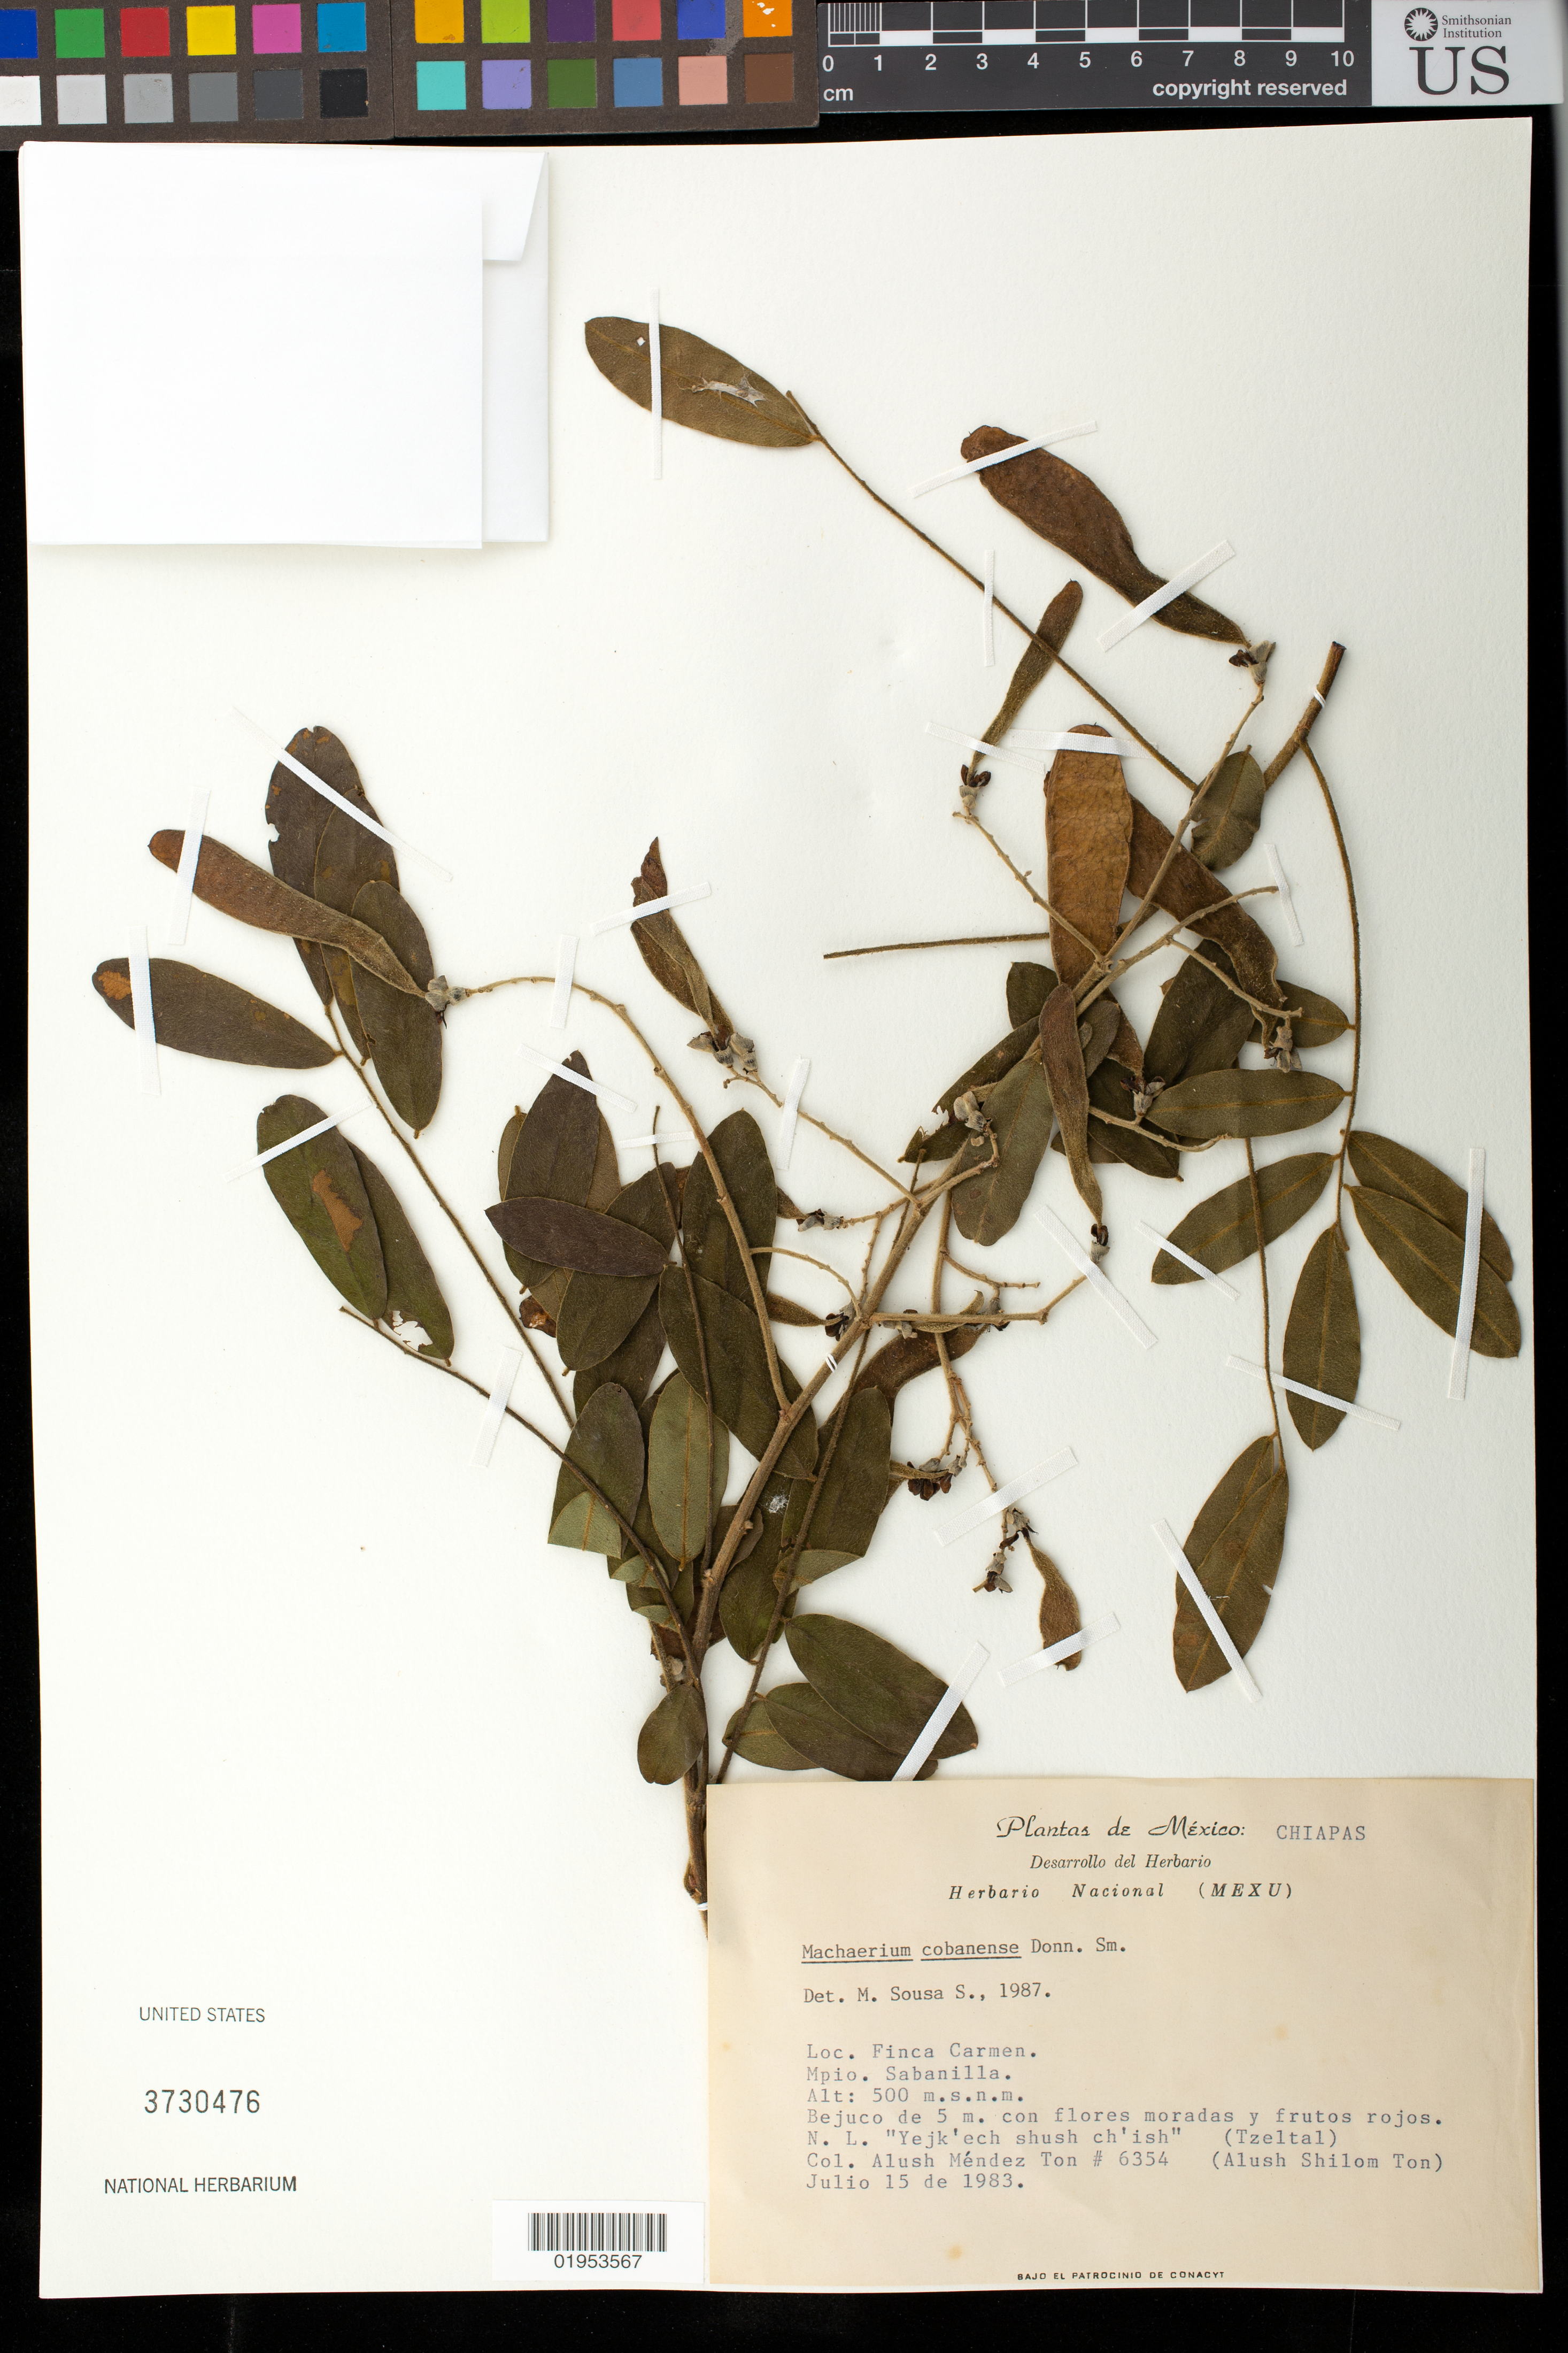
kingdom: Plantae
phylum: Tracheophyta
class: Magnoliopsida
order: Fabales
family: Fabaceae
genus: Machaerium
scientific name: Machaerium cobanense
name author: Donn. Sm.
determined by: Sousa S., Mario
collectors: A. Méndez Ton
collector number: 6354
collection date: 1983-07-15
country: Mexico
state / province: Chiapas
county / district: Sabanilla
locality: Finca Carmen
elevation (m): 500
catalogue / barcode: US 3730476